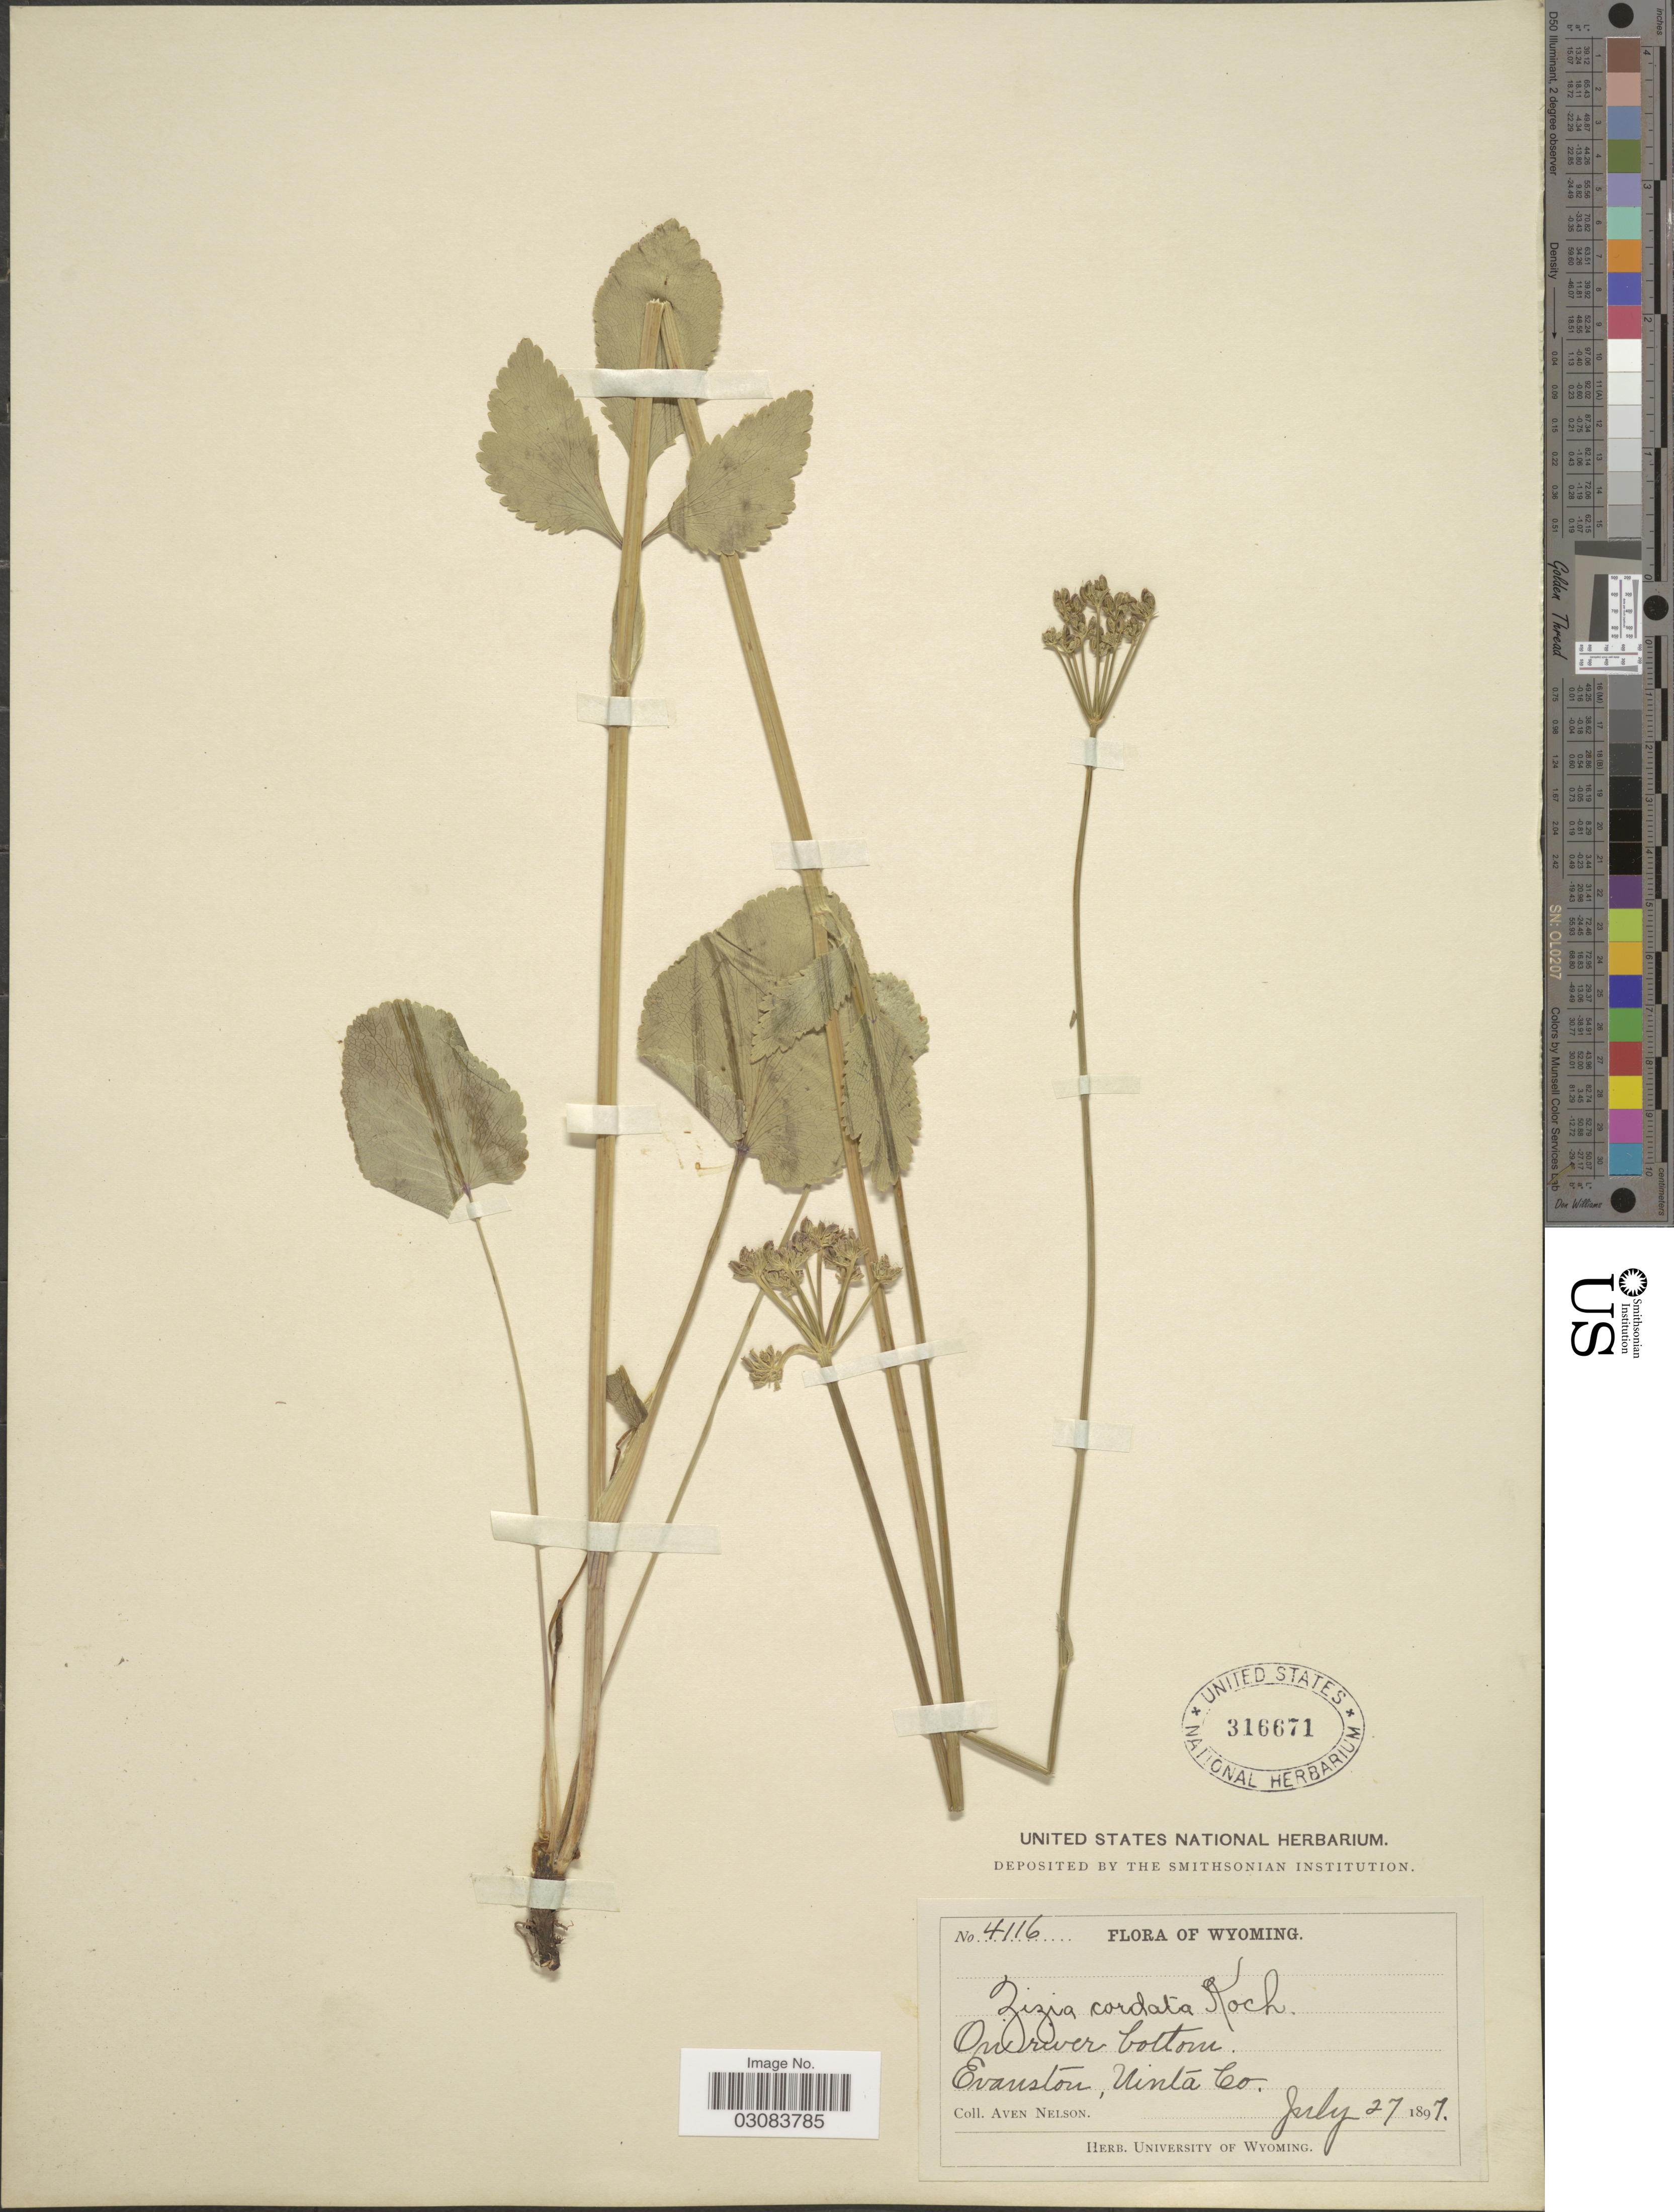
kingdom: Plantae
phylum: Tracheophyta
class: Magnoliopsida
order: Apiales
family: Apiaceae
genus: Zizia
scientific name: Zizia aptera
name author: (A. Gray) Fernald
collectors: A. Nelson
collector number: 4116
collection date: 1897-07-27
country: United States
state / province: Wyoming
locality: On river bottom. Evanston, Uinta Co.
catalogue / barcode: US 316671